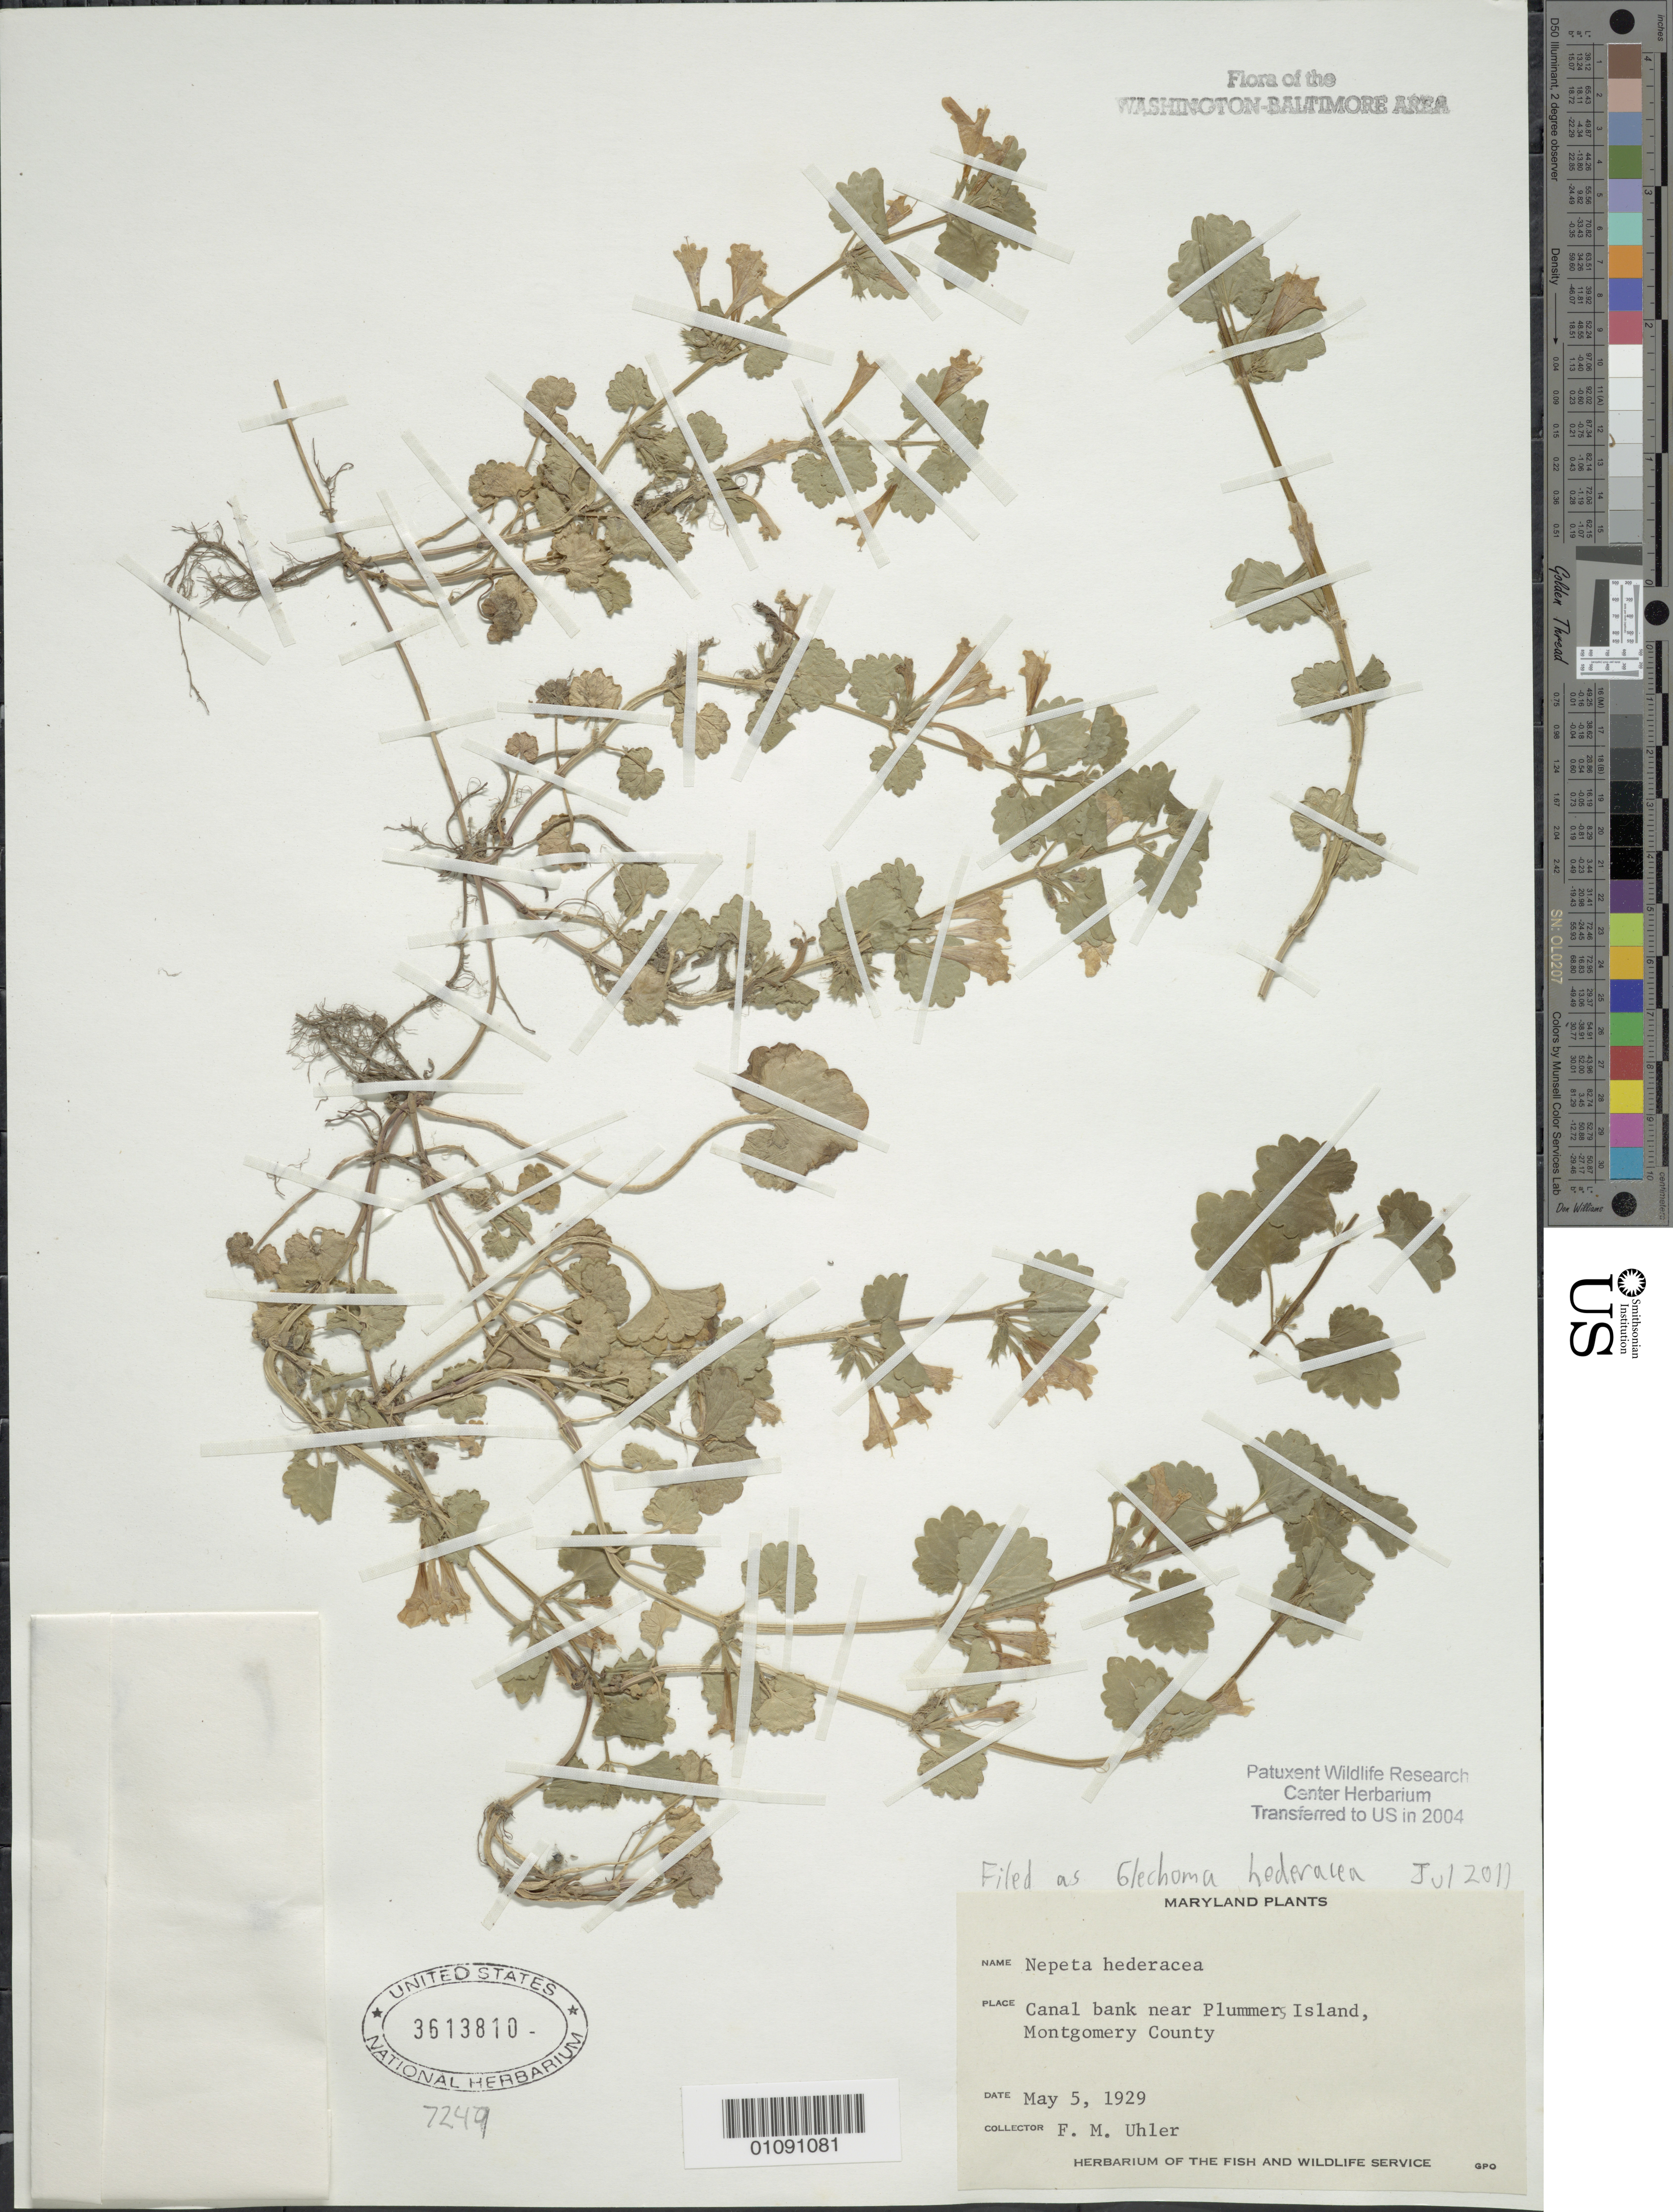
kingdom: Plantae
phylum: Tracheophyta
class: Magnoliopsida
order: Lamiales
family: Lamiaceae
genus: Glechoma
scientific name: Glechoma hederacea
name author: L.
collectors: F. M. Uhler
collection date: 1929-05-05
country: United States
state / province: Maryland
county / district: Montgomery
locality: Near Plummers Island.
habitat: Canal bank.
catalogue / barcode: US 3613810